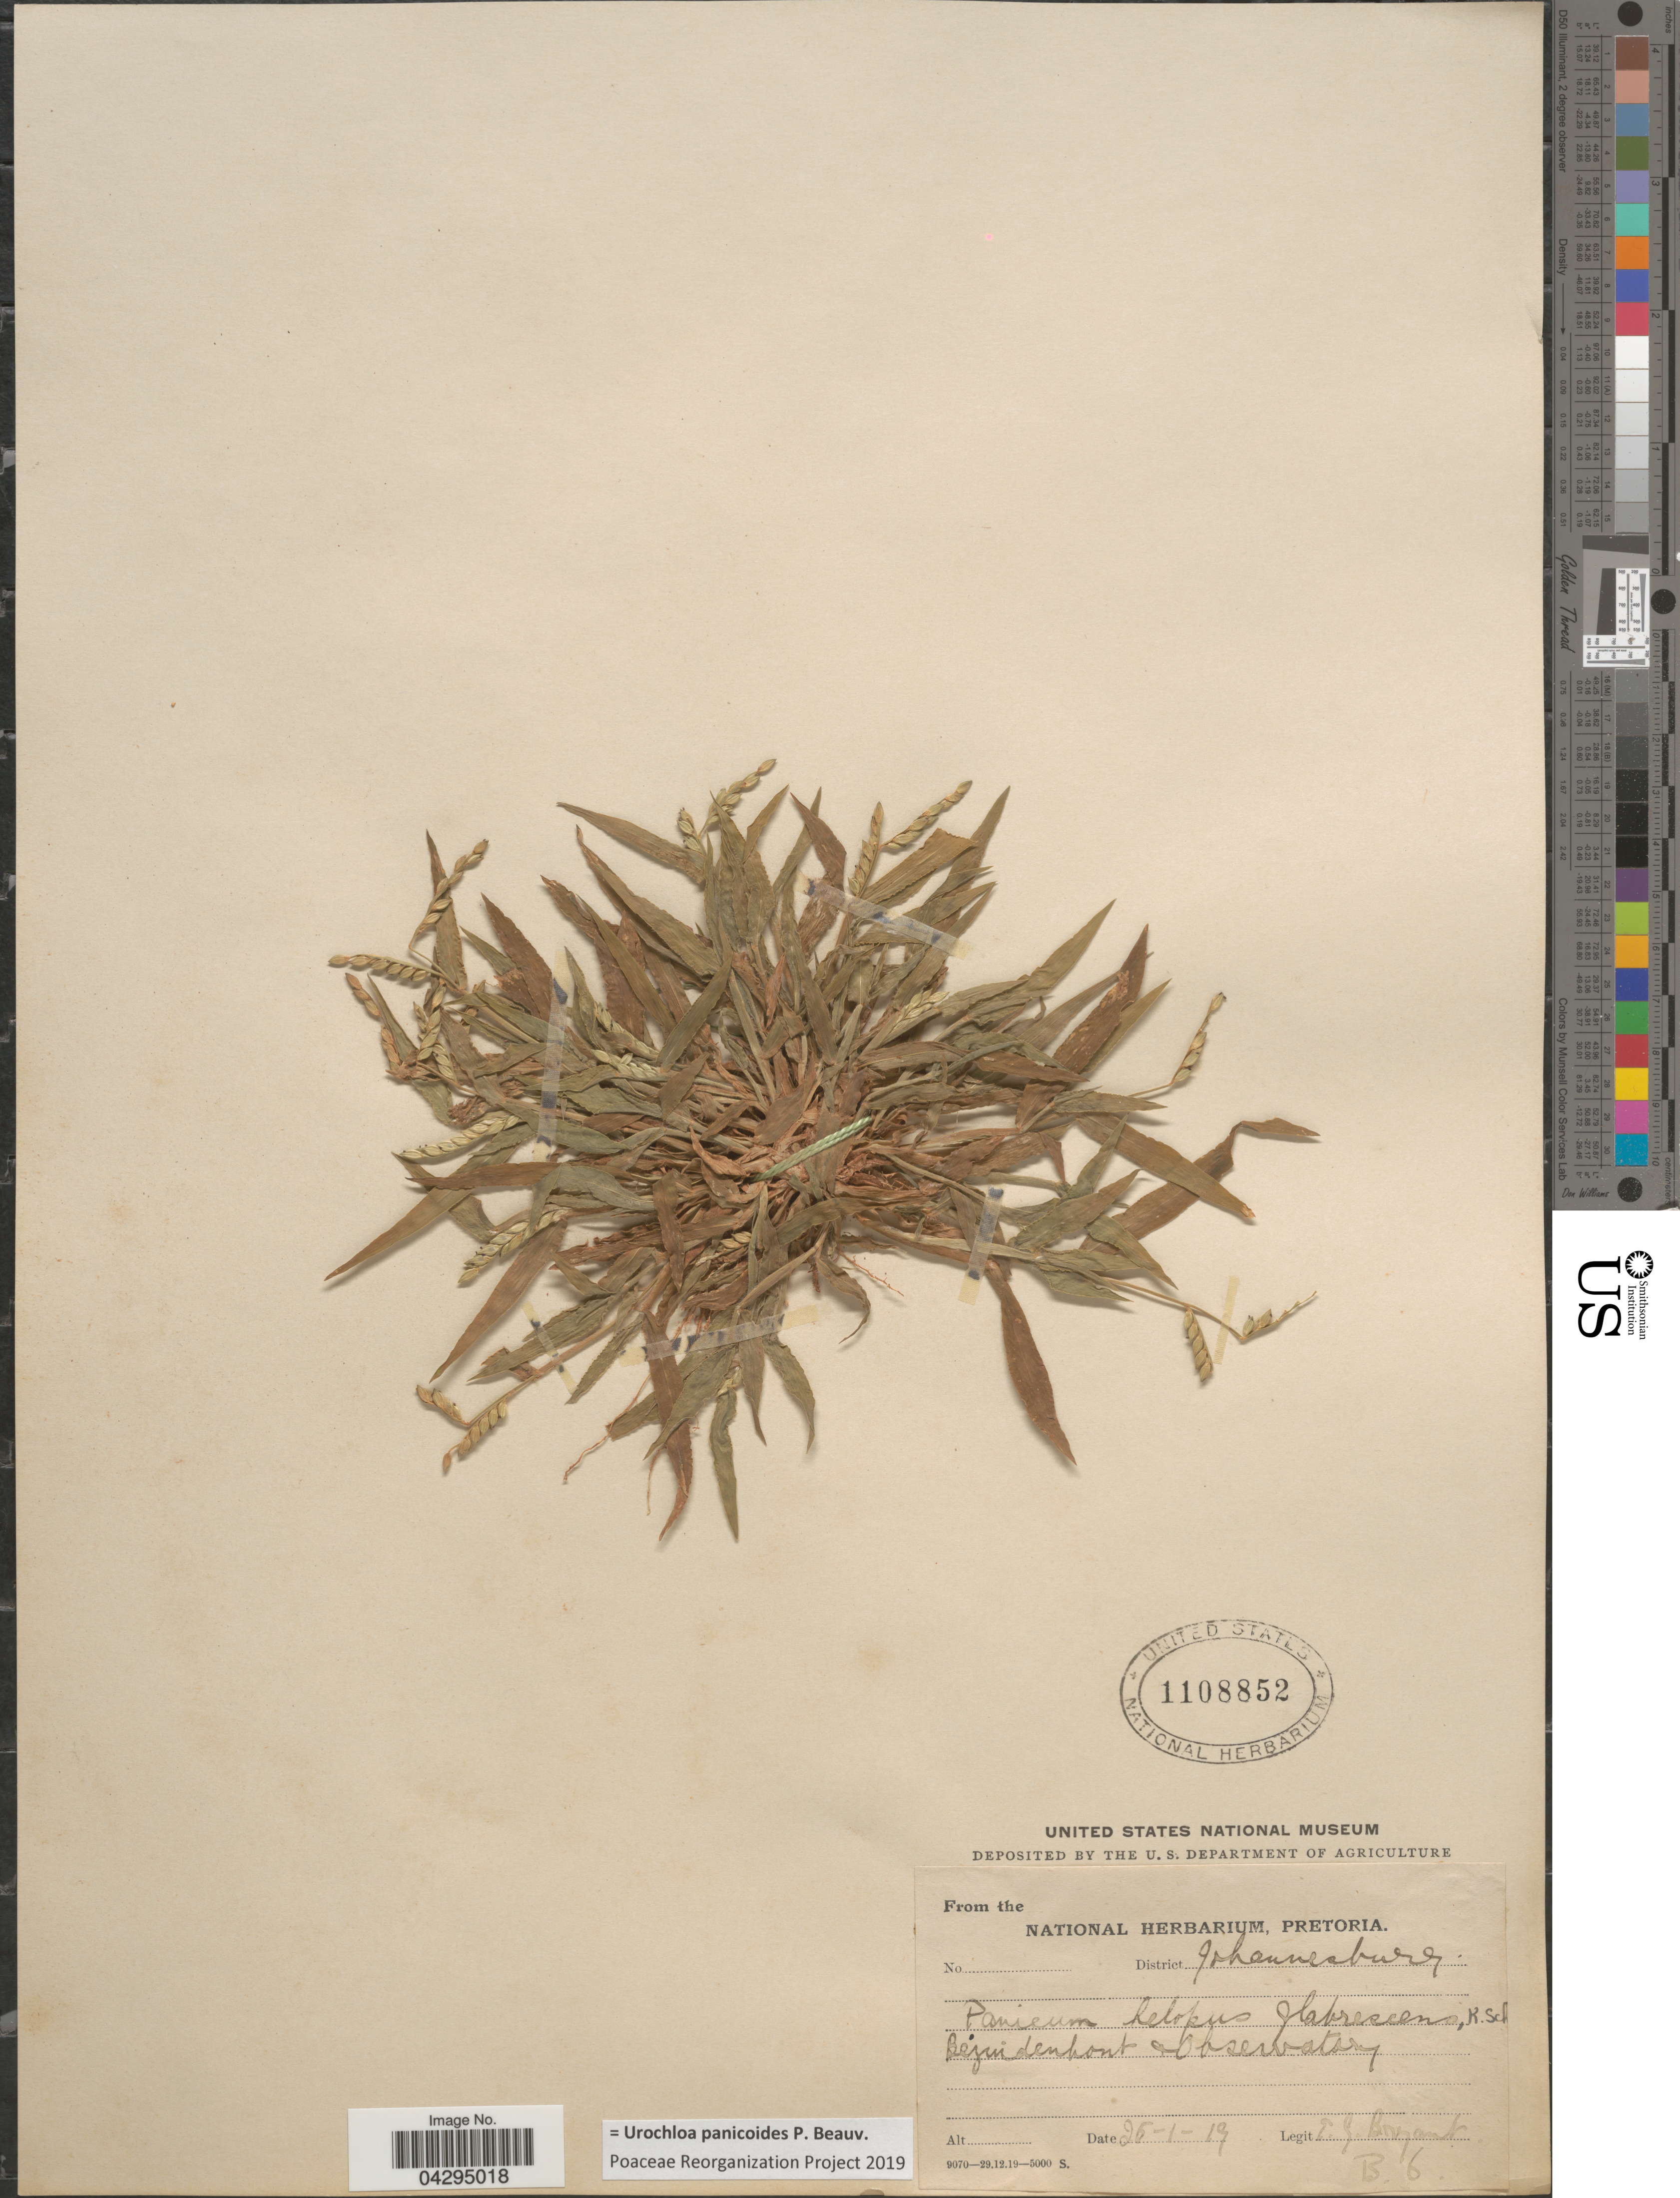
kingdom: Plantae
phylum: Tracheophyta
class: Liliopsida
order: Poales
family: Poaceae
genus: Urochloa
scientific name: Urochloa panicoides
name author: P. Beauv.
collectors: E. Bryant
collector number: B6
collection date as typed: Transcribed d/m/y: 26/1/19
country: South Africa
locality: District Johannesburg.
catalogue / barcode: US 1108852